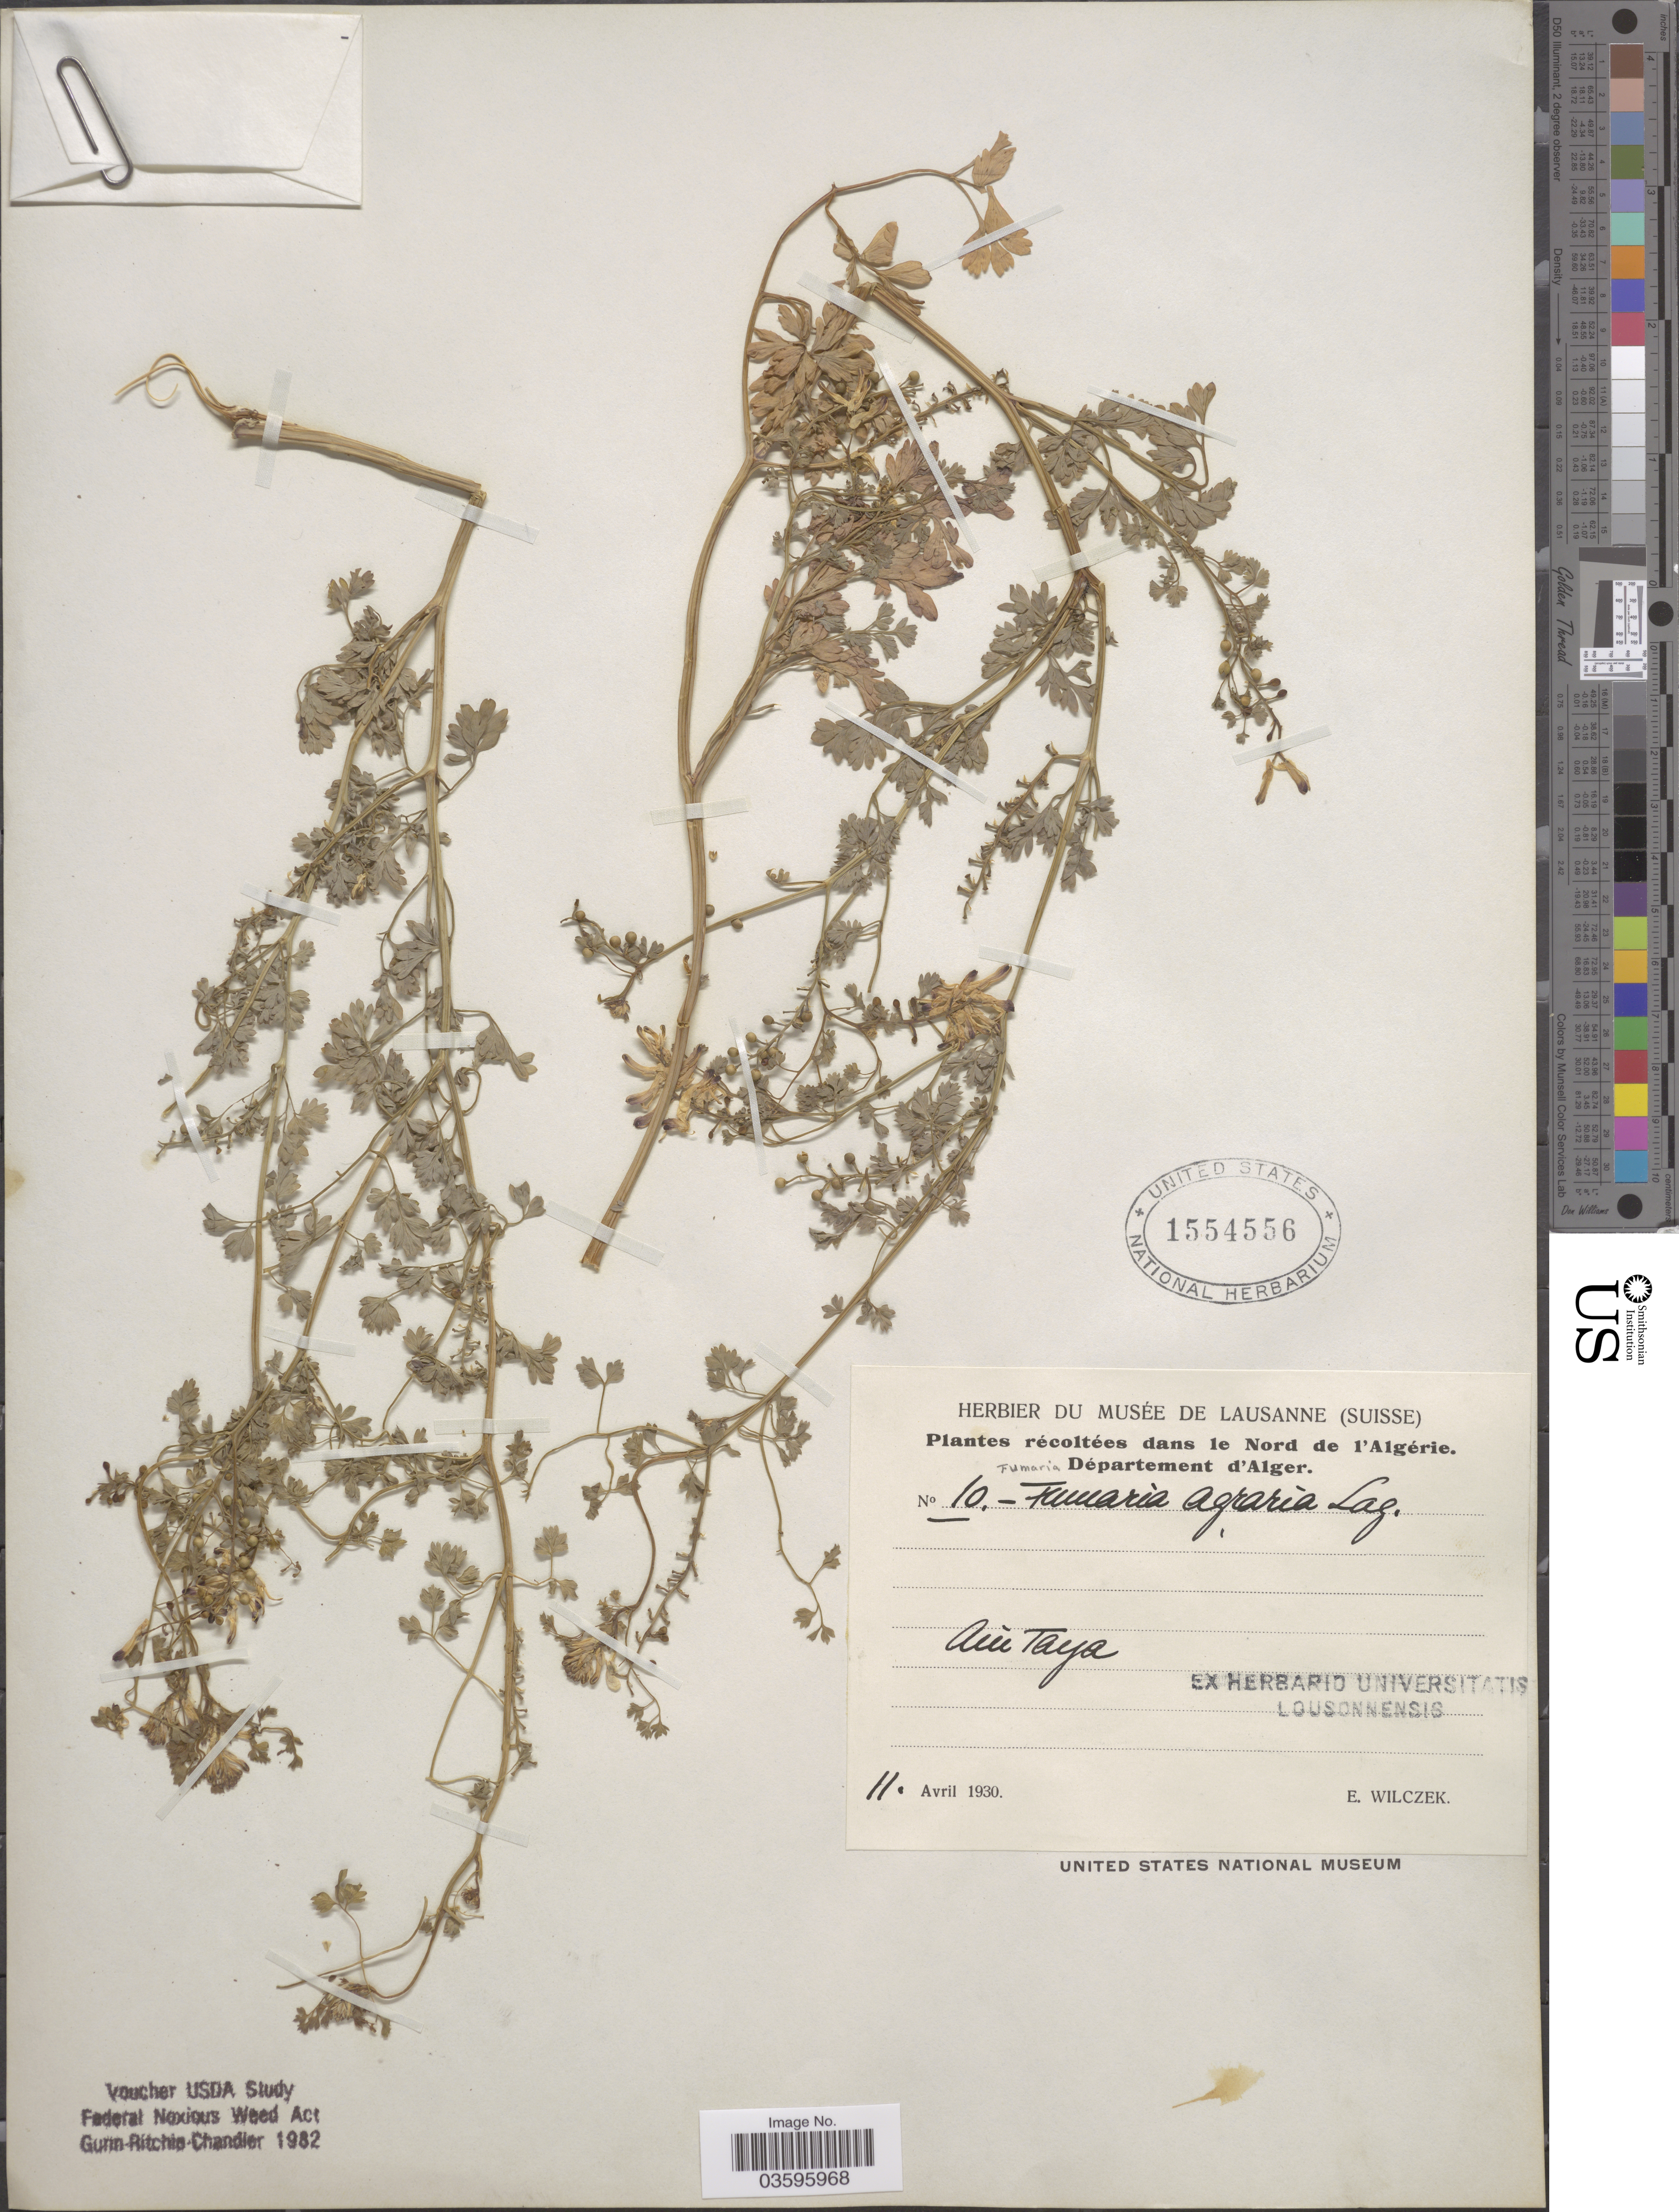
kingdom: Plantae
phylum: Tracheophyta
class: Magnoliopsida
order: Ranunculales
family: Papaveraceae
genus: Fumaria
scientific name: Fumaria agraria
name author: Lag.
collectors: E. Wilczek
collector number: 10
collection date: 1930-04-11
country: Algeria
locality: Dans le Nord de l'Algérie. Departement d'Alger. Ani Taya.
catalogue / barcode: US 1554556